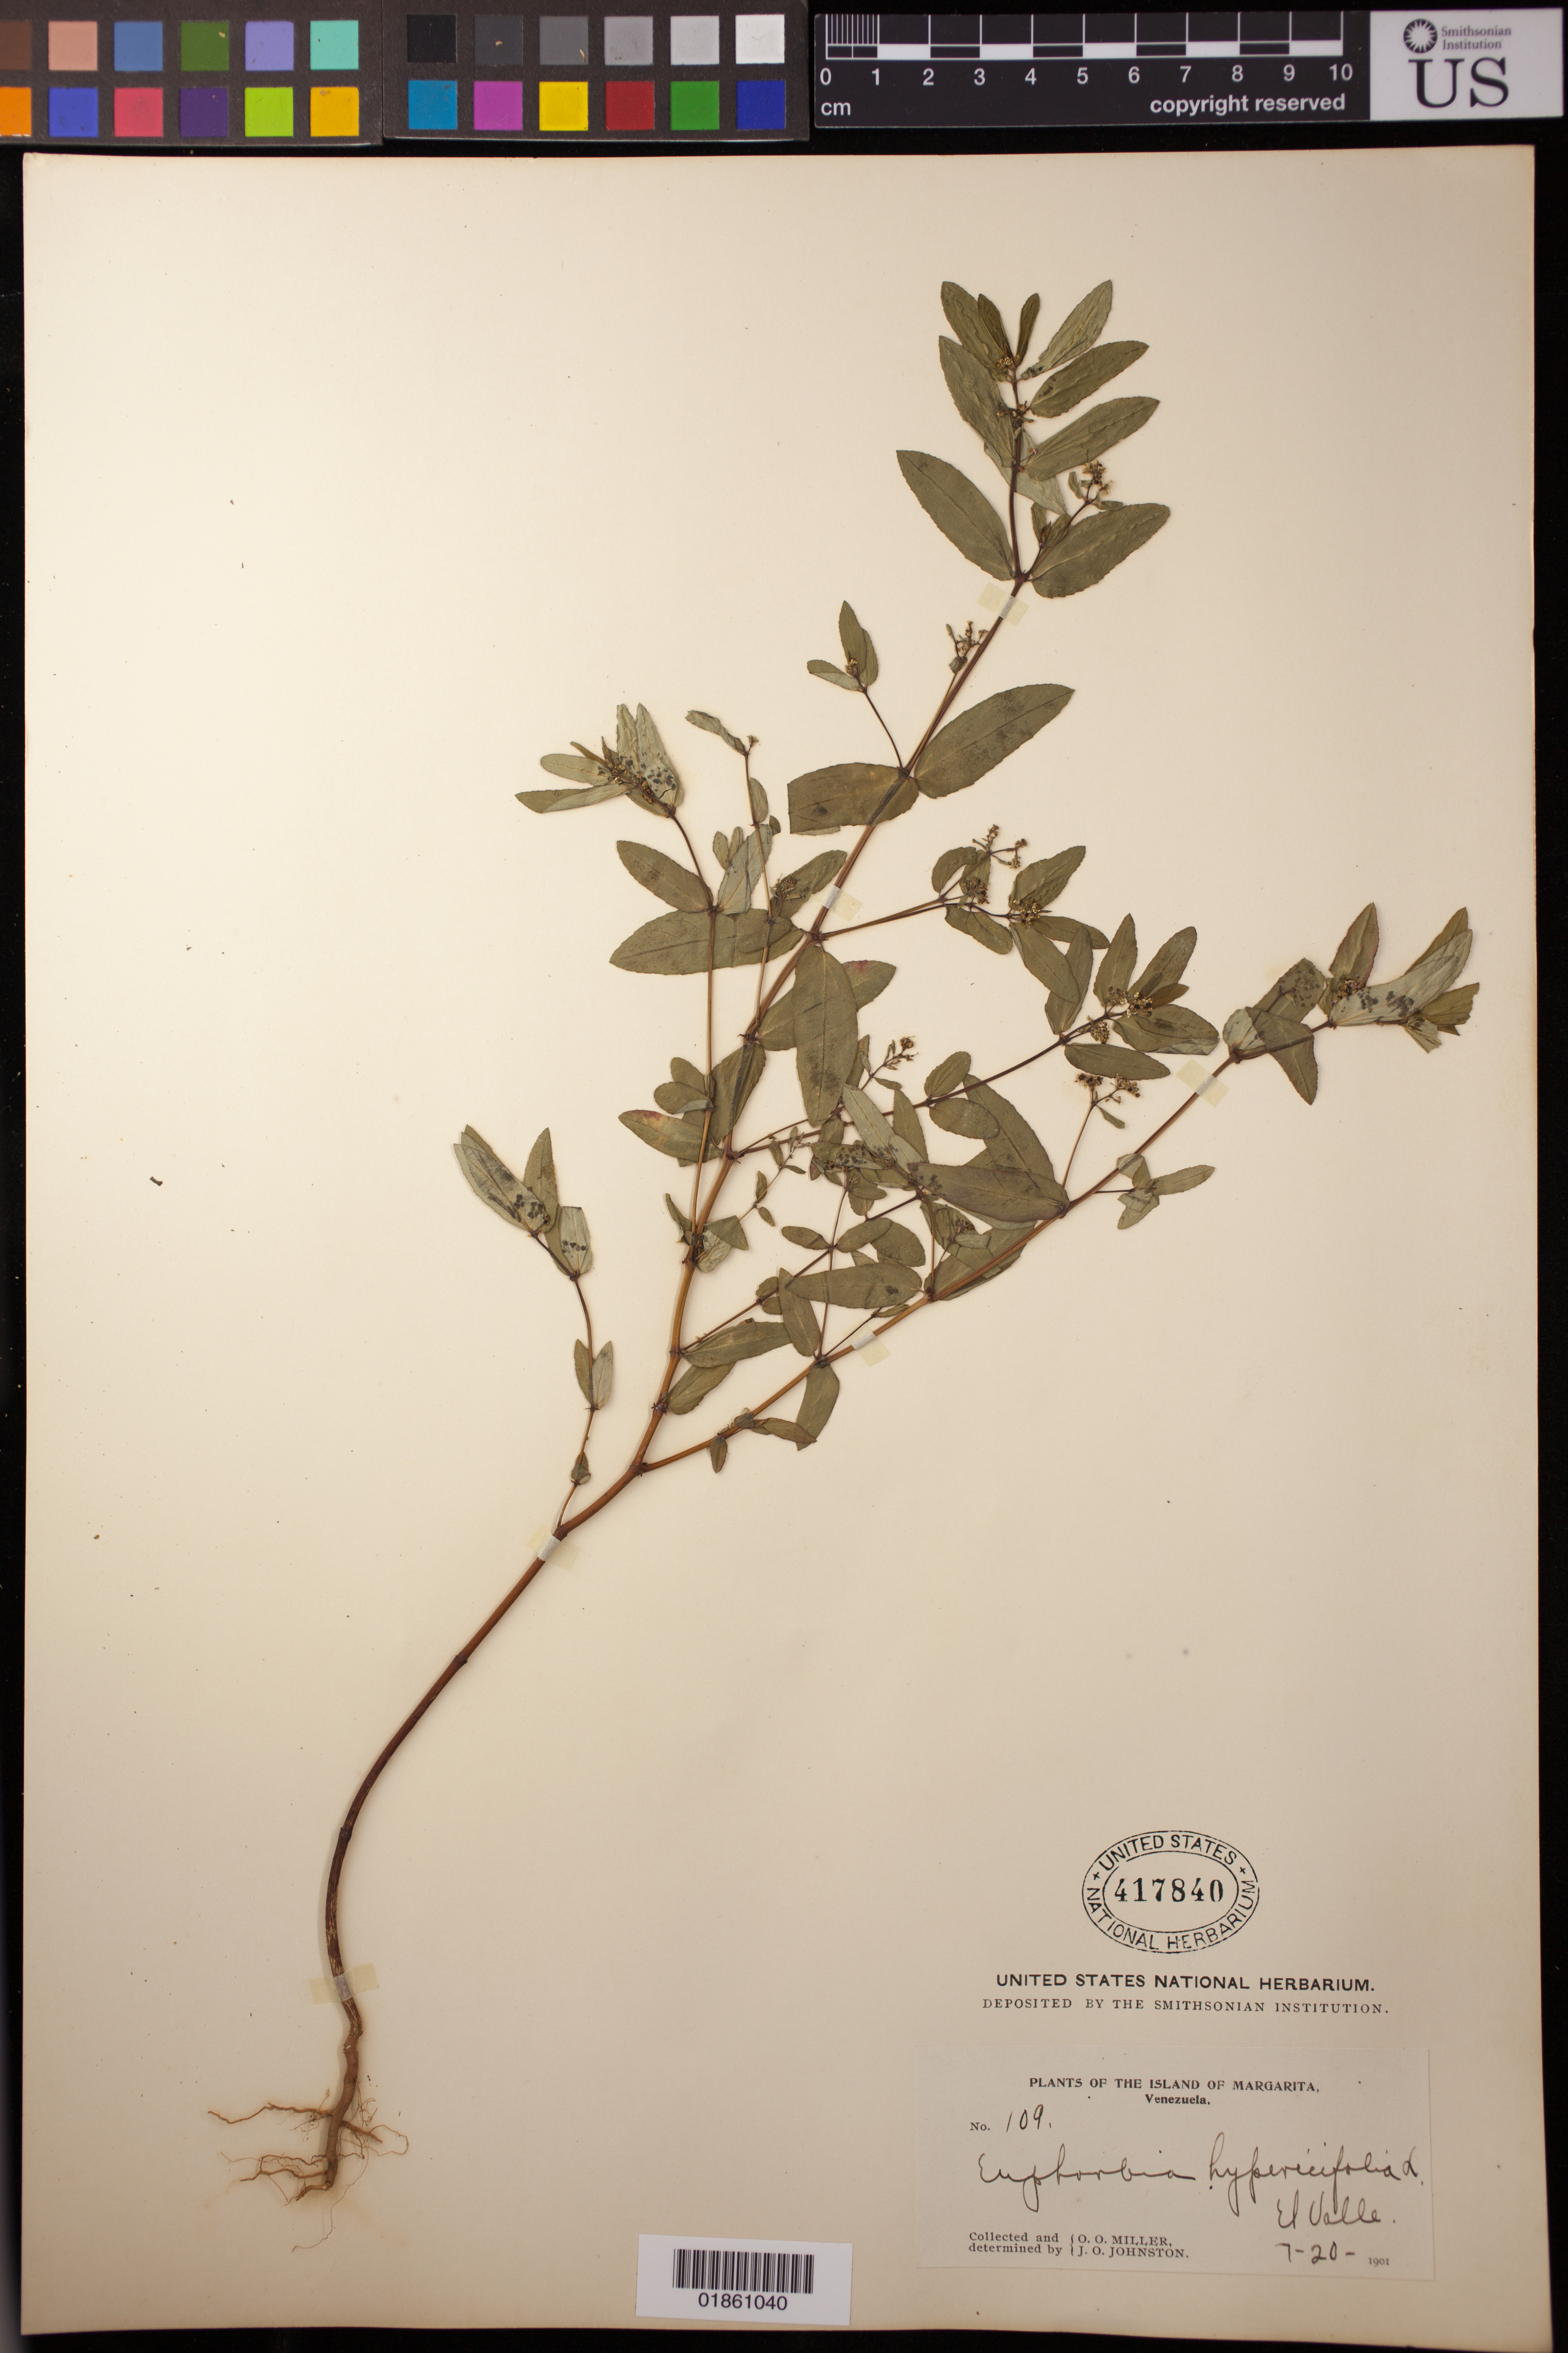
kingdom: Plantae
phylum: Tracheophyta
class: Magnoliopsida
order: Malpighiales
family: Euphorbiaceae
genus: Euphorbia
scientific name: Euphorbia hypericifolia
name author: L.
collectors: O. O. Miller & J. Johnston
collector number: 109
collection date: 1901-07-20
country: Venezuela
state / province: Nueva Esparta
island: Margarita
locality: Island of Margarita [Isla Margarita]. El Valle.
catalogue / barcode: US 417840